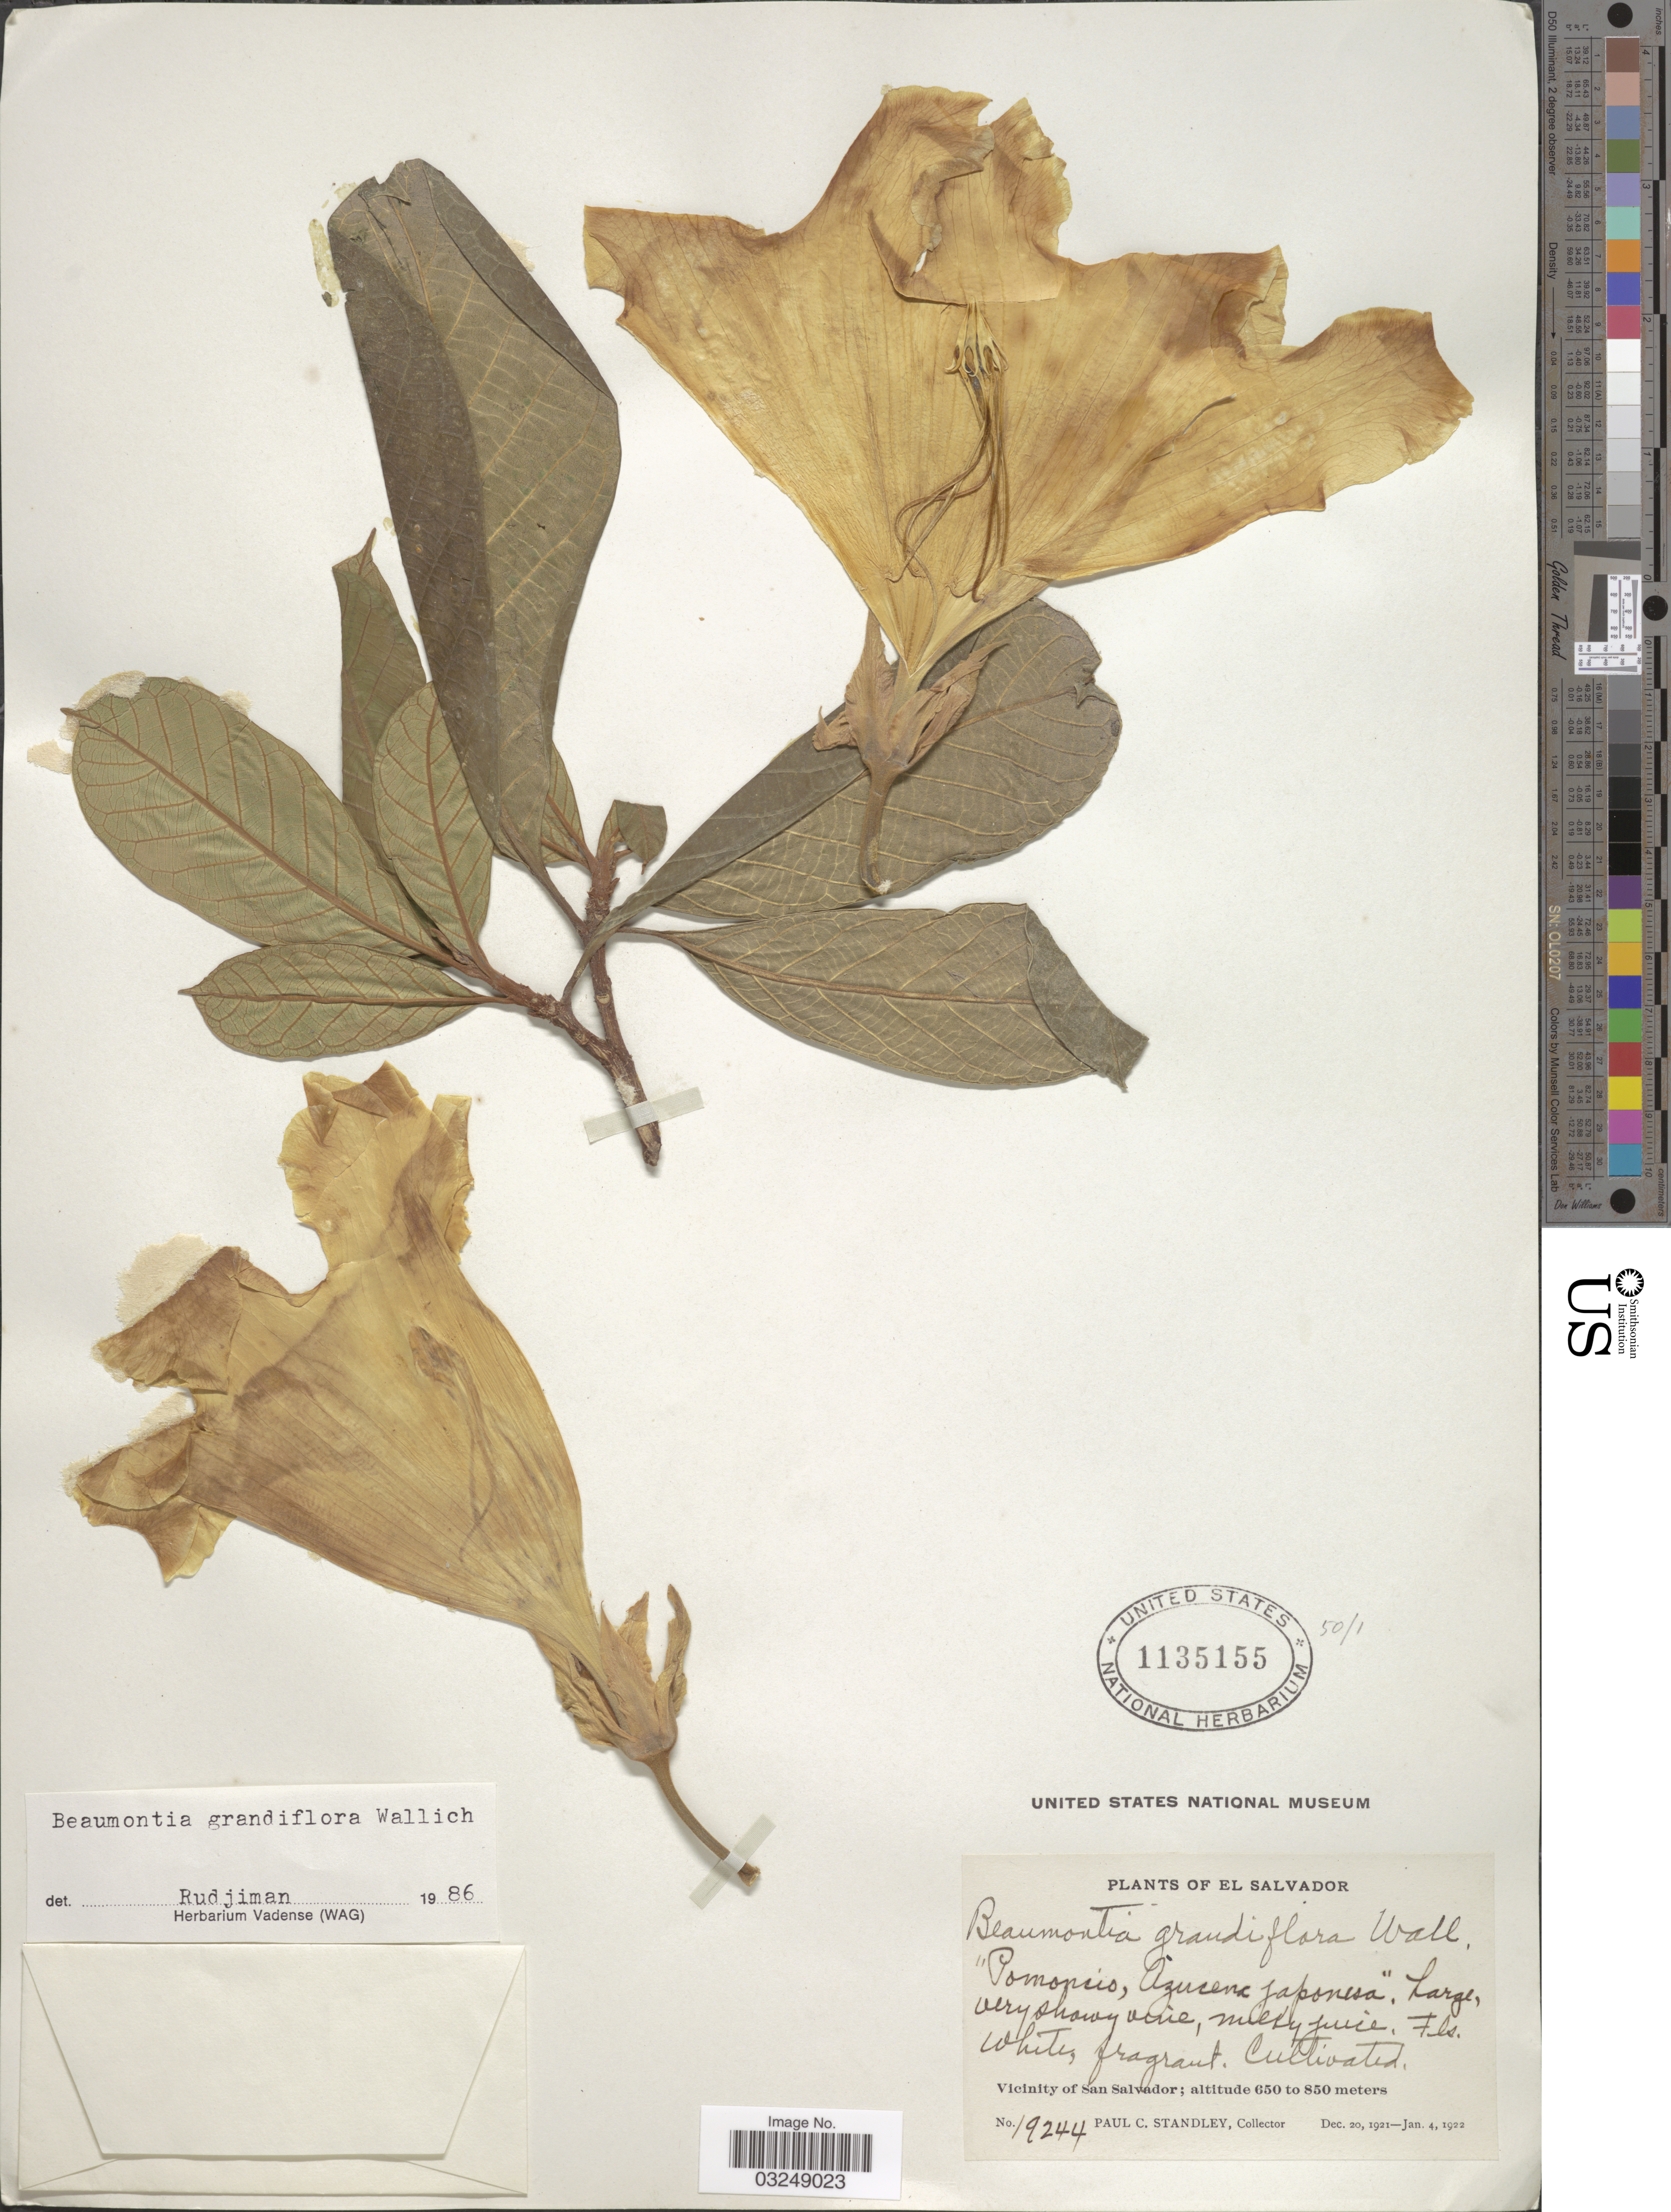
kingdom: Plantae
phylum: Tracheophyta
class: Magnoliopsida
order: Gentianales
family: Apocynaceae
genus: Beaumontia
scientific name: Beaumontia grandiflora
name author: Wall.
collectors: P. C. Standley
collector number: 19244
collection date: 1921-12-20/1922-01-04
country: El Salvador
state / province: San Salvador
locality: Vicinity of San Salvador.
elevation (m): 650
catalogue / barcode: US 1135155